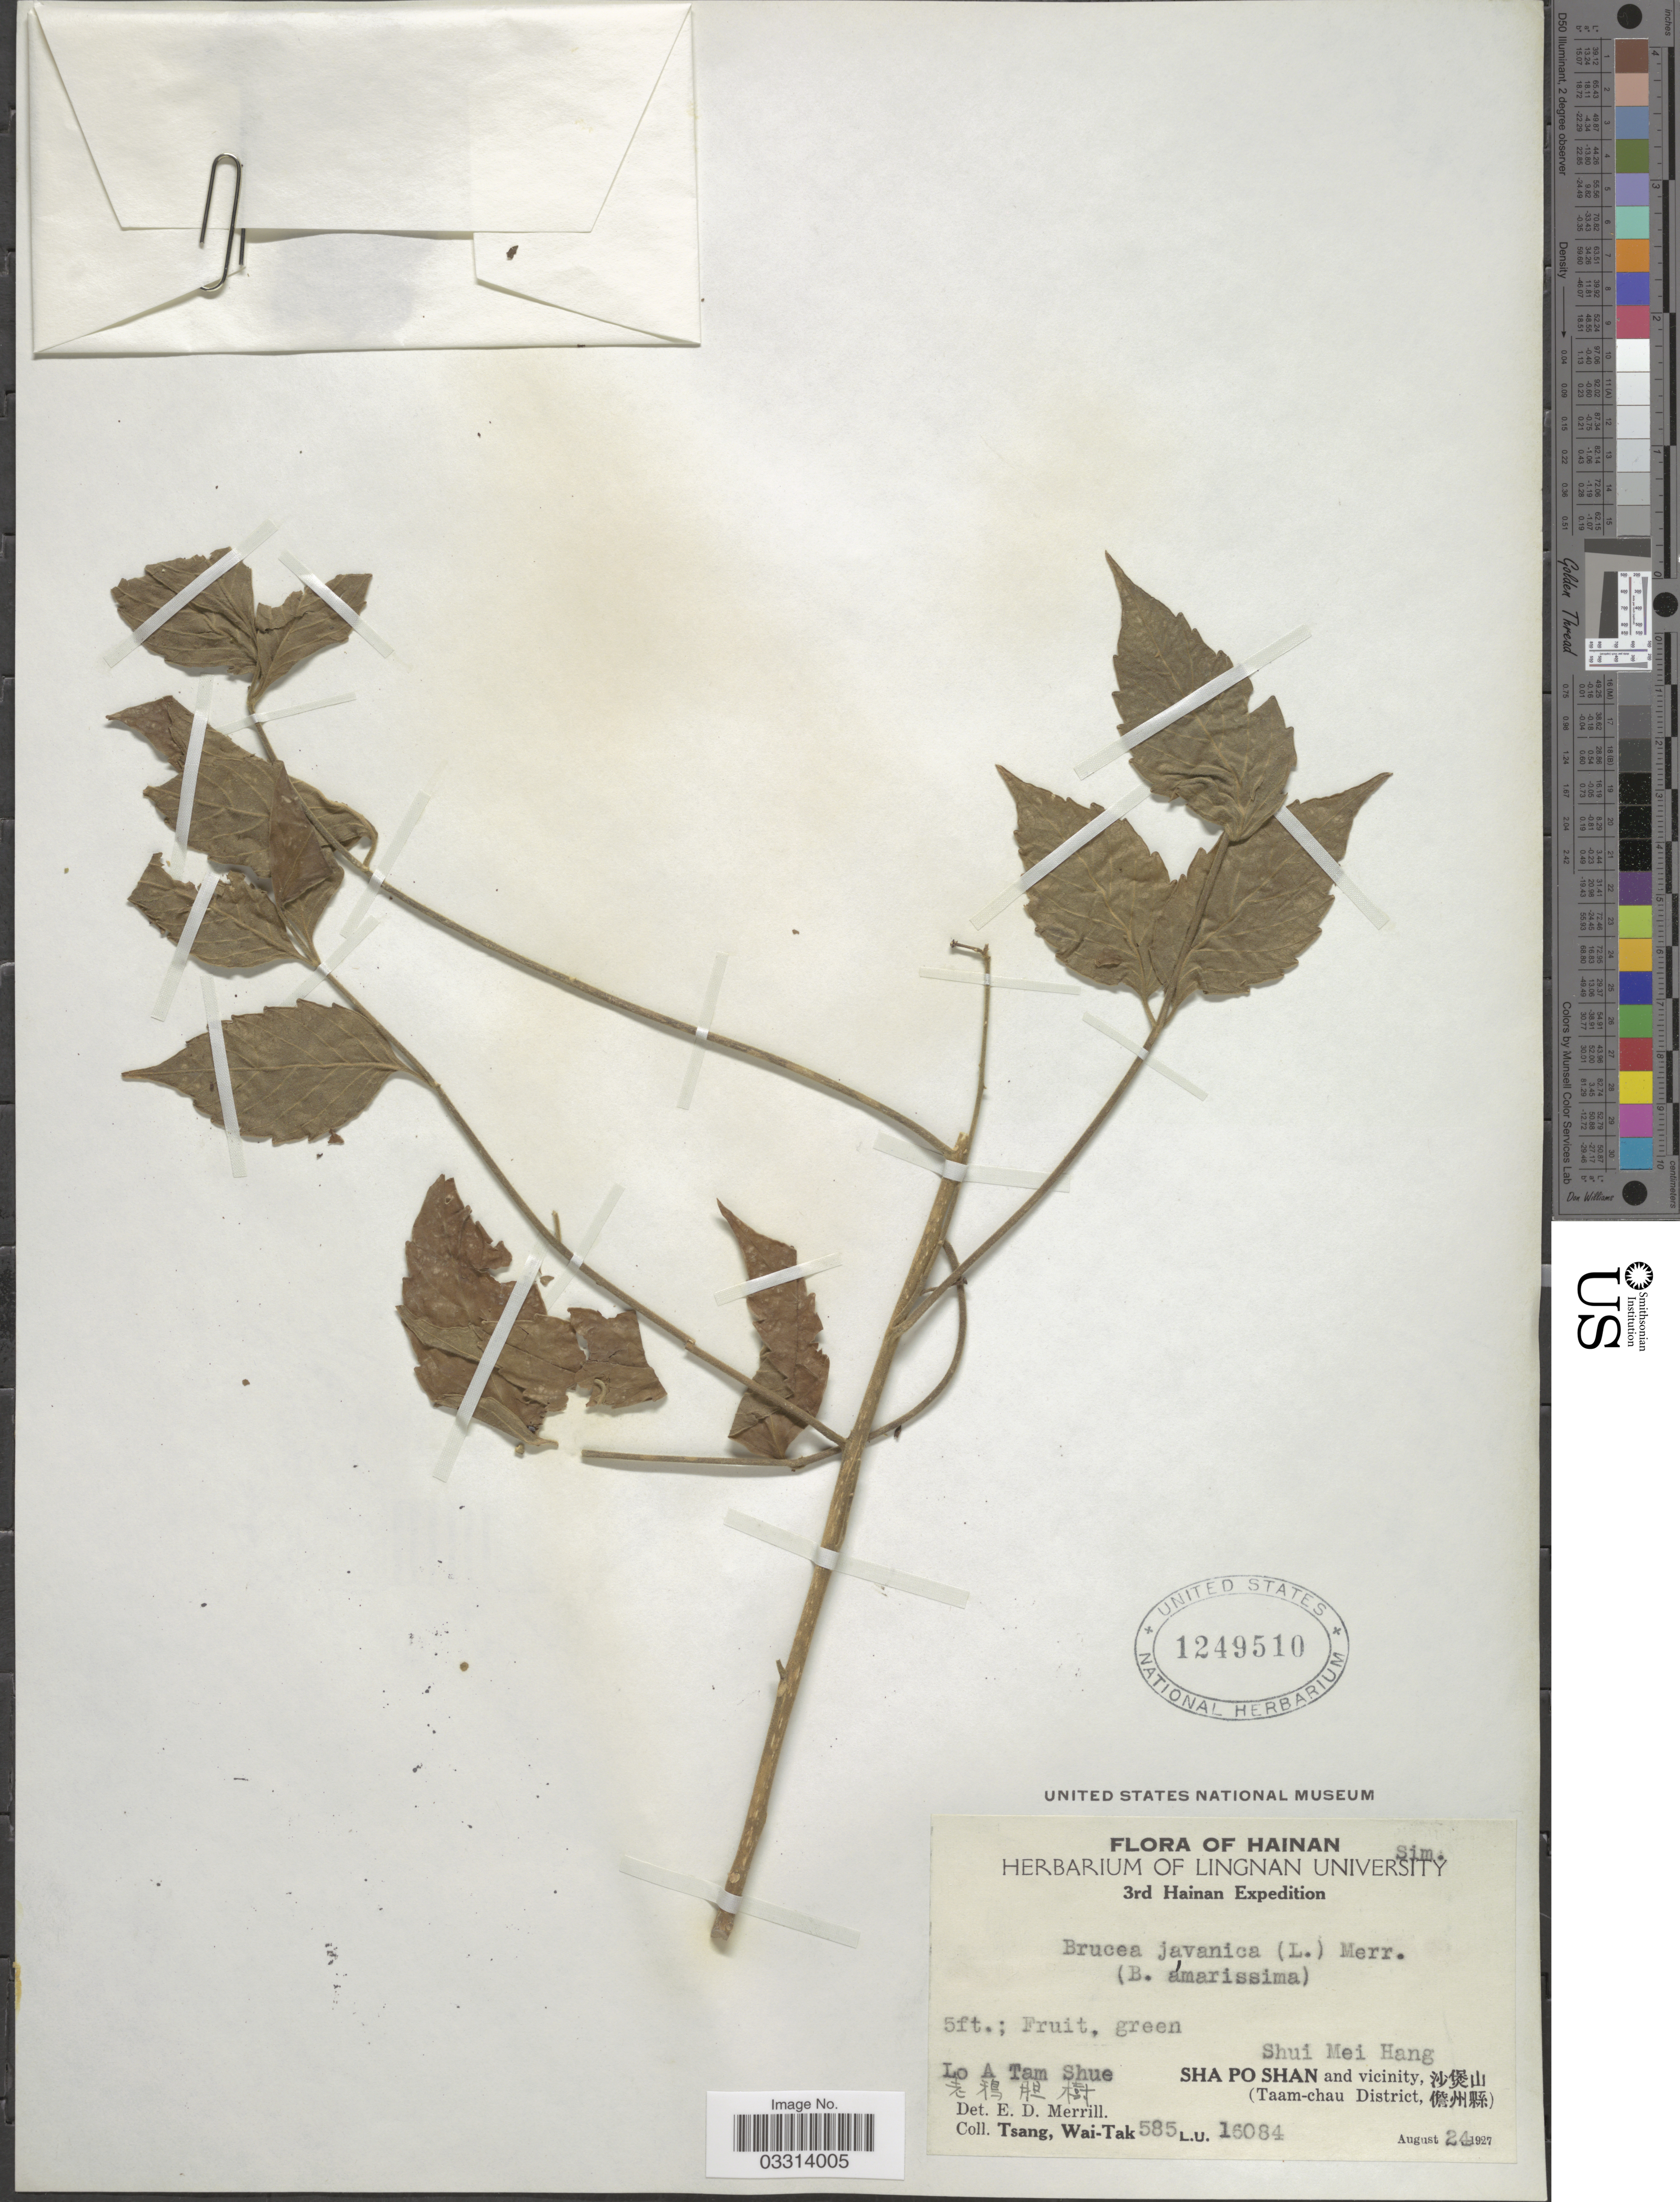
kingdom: Plantae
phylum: Tracheophyta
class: Magnoliopsida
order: Sapindales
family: Simaroubaceae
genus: Brucea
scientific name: Brucea javanica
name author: (L.) Merr.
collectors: W. T. Tsang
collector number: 585L.U.16084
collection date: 1927-08-24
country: China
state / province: Hainan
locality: Lo A Tam Shue X. Shui Mei Hang. Sha Po Shan and vicinity, X. (Taam-chau District, X).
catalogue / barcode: US 1249510